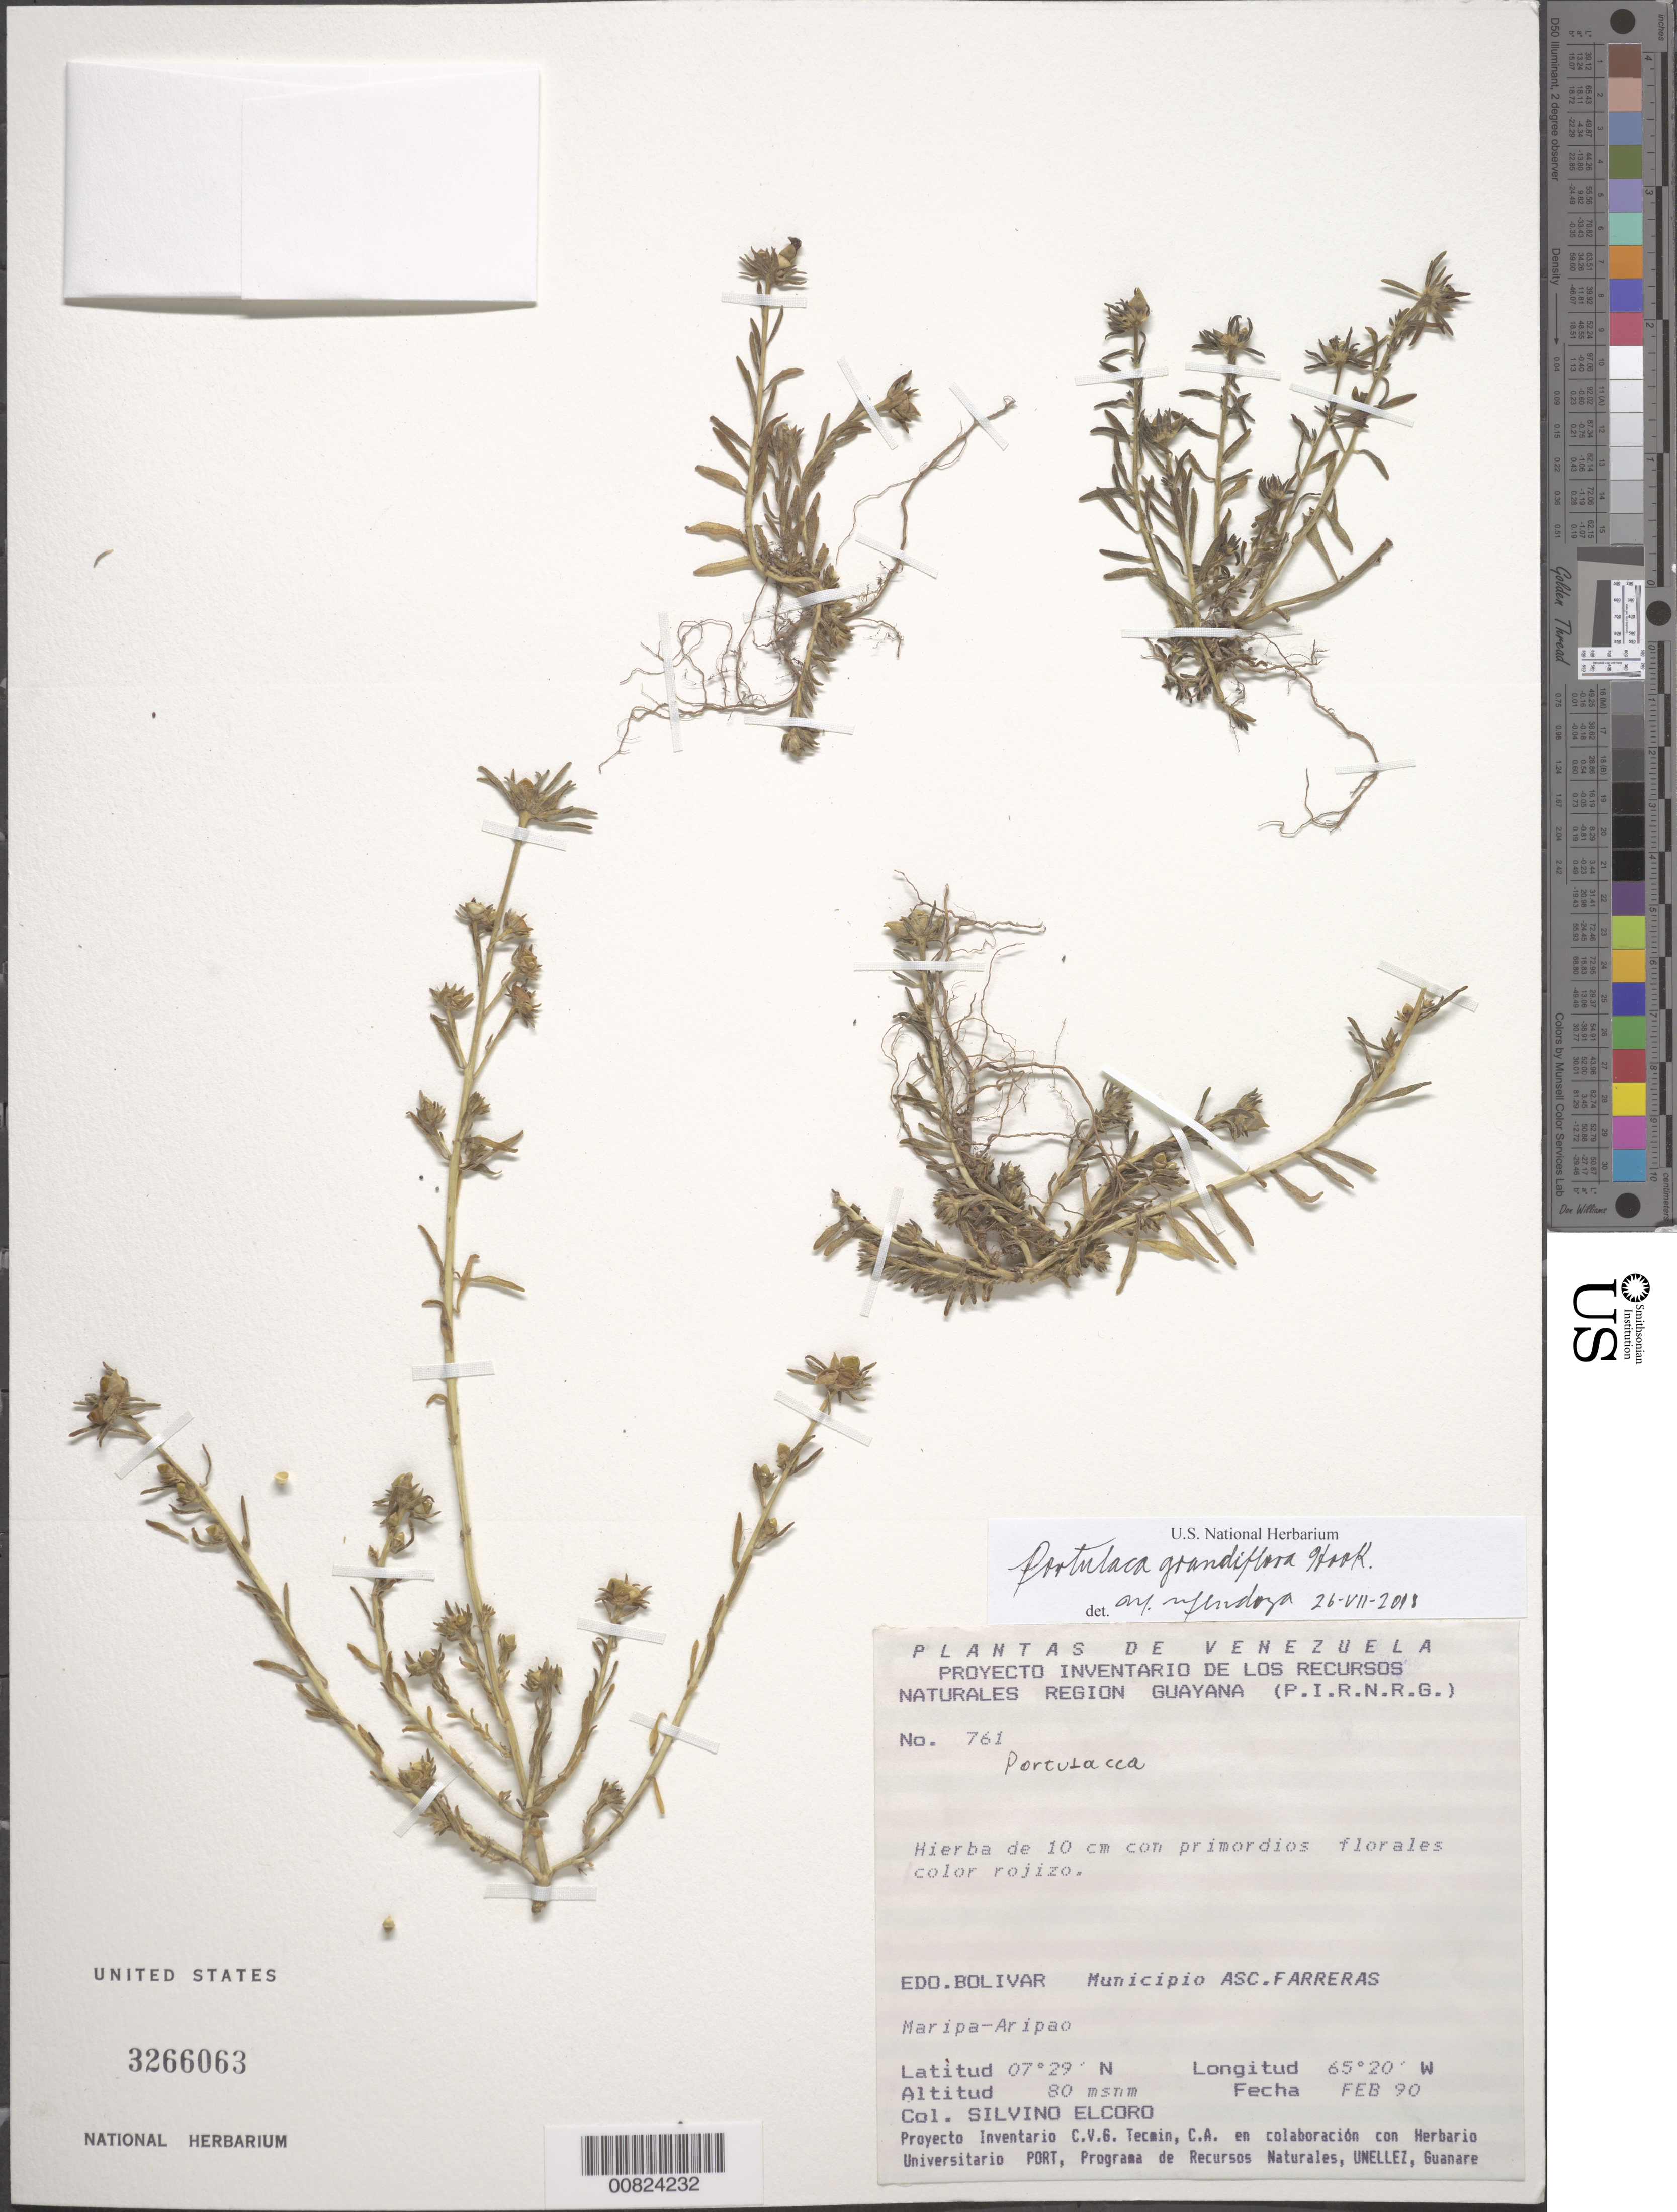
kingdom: Plantae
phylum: Tracheophyta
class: Magnoliopsida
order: Caryophyllales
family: Portulacaceae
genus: Portulaca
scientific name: Portulaca grandiflora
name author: Hook.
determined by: Mendoza, A. M.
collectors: S. Elcoro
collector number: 761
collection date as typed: Feb-90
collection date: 1990-02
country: Venezuela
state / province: Bolívar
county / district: Sucre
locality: Maripa-Aripao, Ascención Farreras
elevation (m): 80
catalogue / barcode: US 3266063